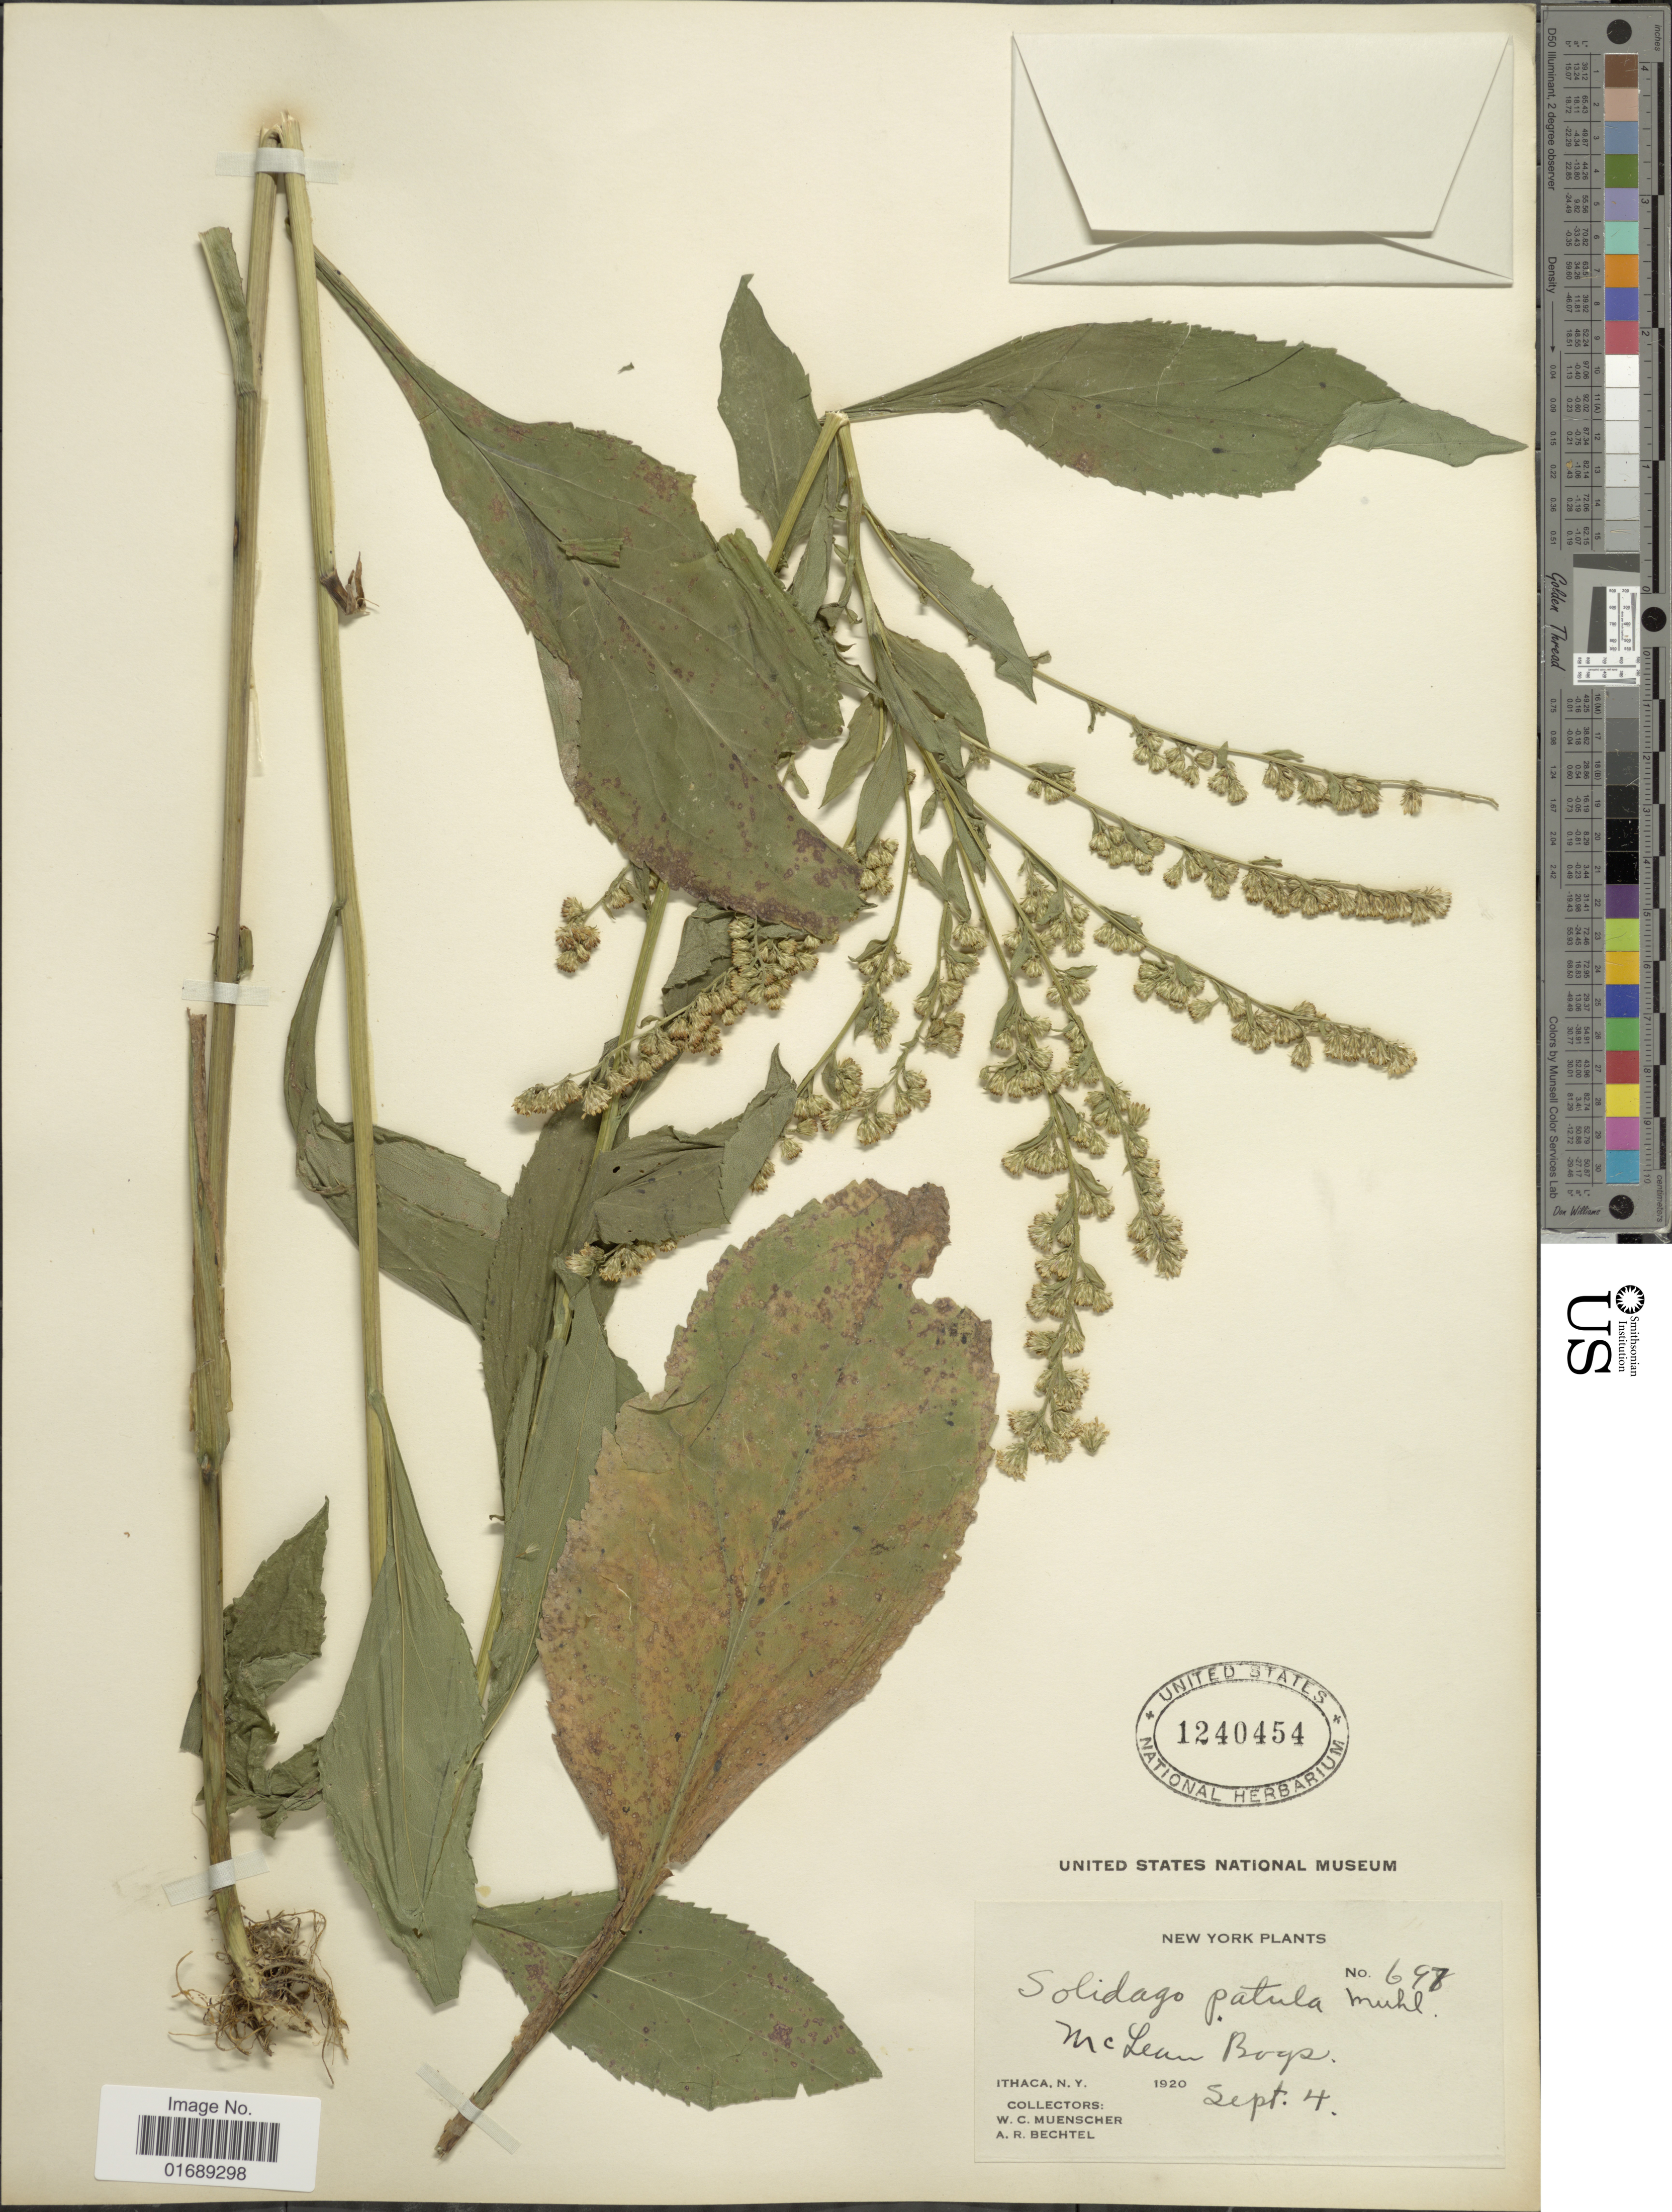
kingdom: Plantae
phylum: Tracheophyta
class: Magnoliopsida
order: Asterales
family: Asteraceae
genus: Solidago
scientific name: Solidago patula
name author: Muhl. ex Willd.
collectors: W. Muenscher & A. Bechtel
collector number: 697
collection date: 1920-09-04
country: United States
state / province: New York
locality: McLean Bogs, Ithaca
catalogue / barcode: US 1240454